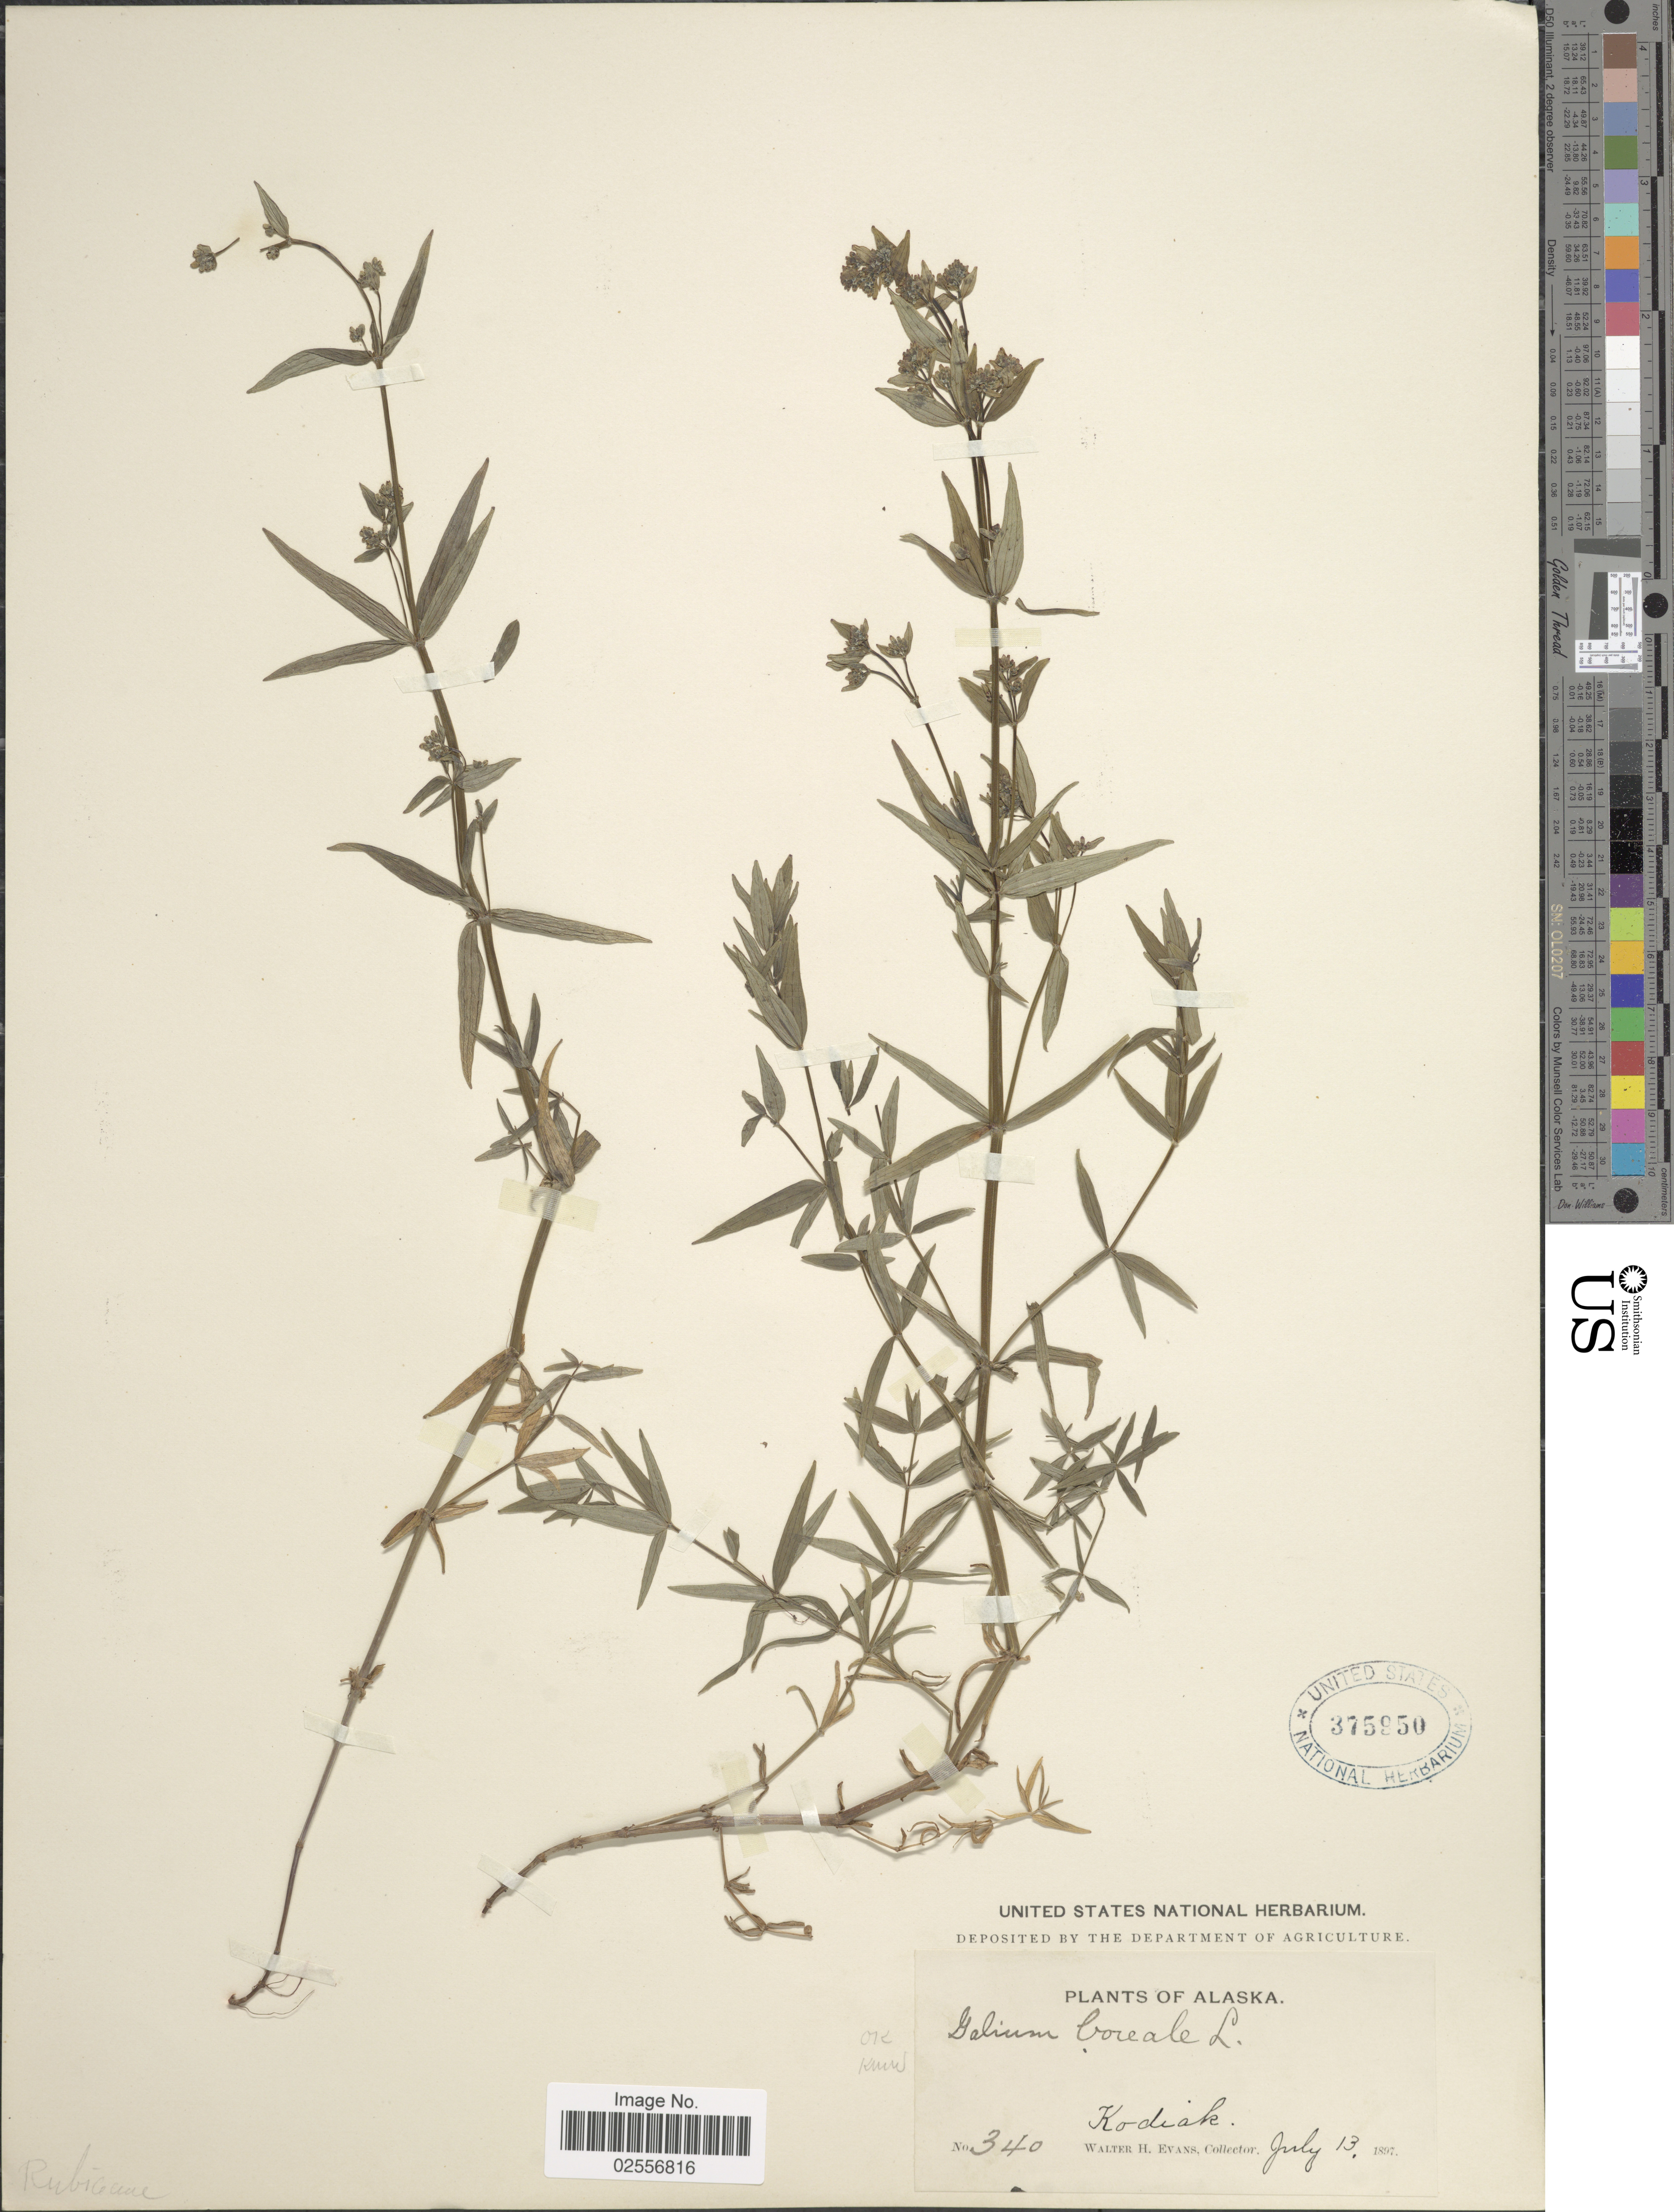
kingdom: Plantae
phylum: Tracheophyta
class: Magnoliopsida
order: Gentianales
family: Rubiaceae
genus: Galium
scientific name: Galium boreale L.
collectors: W. H. Evans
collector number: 340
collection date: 1897-07-13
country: United States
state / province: Alaska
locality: Kodiak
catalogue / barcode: US 375950